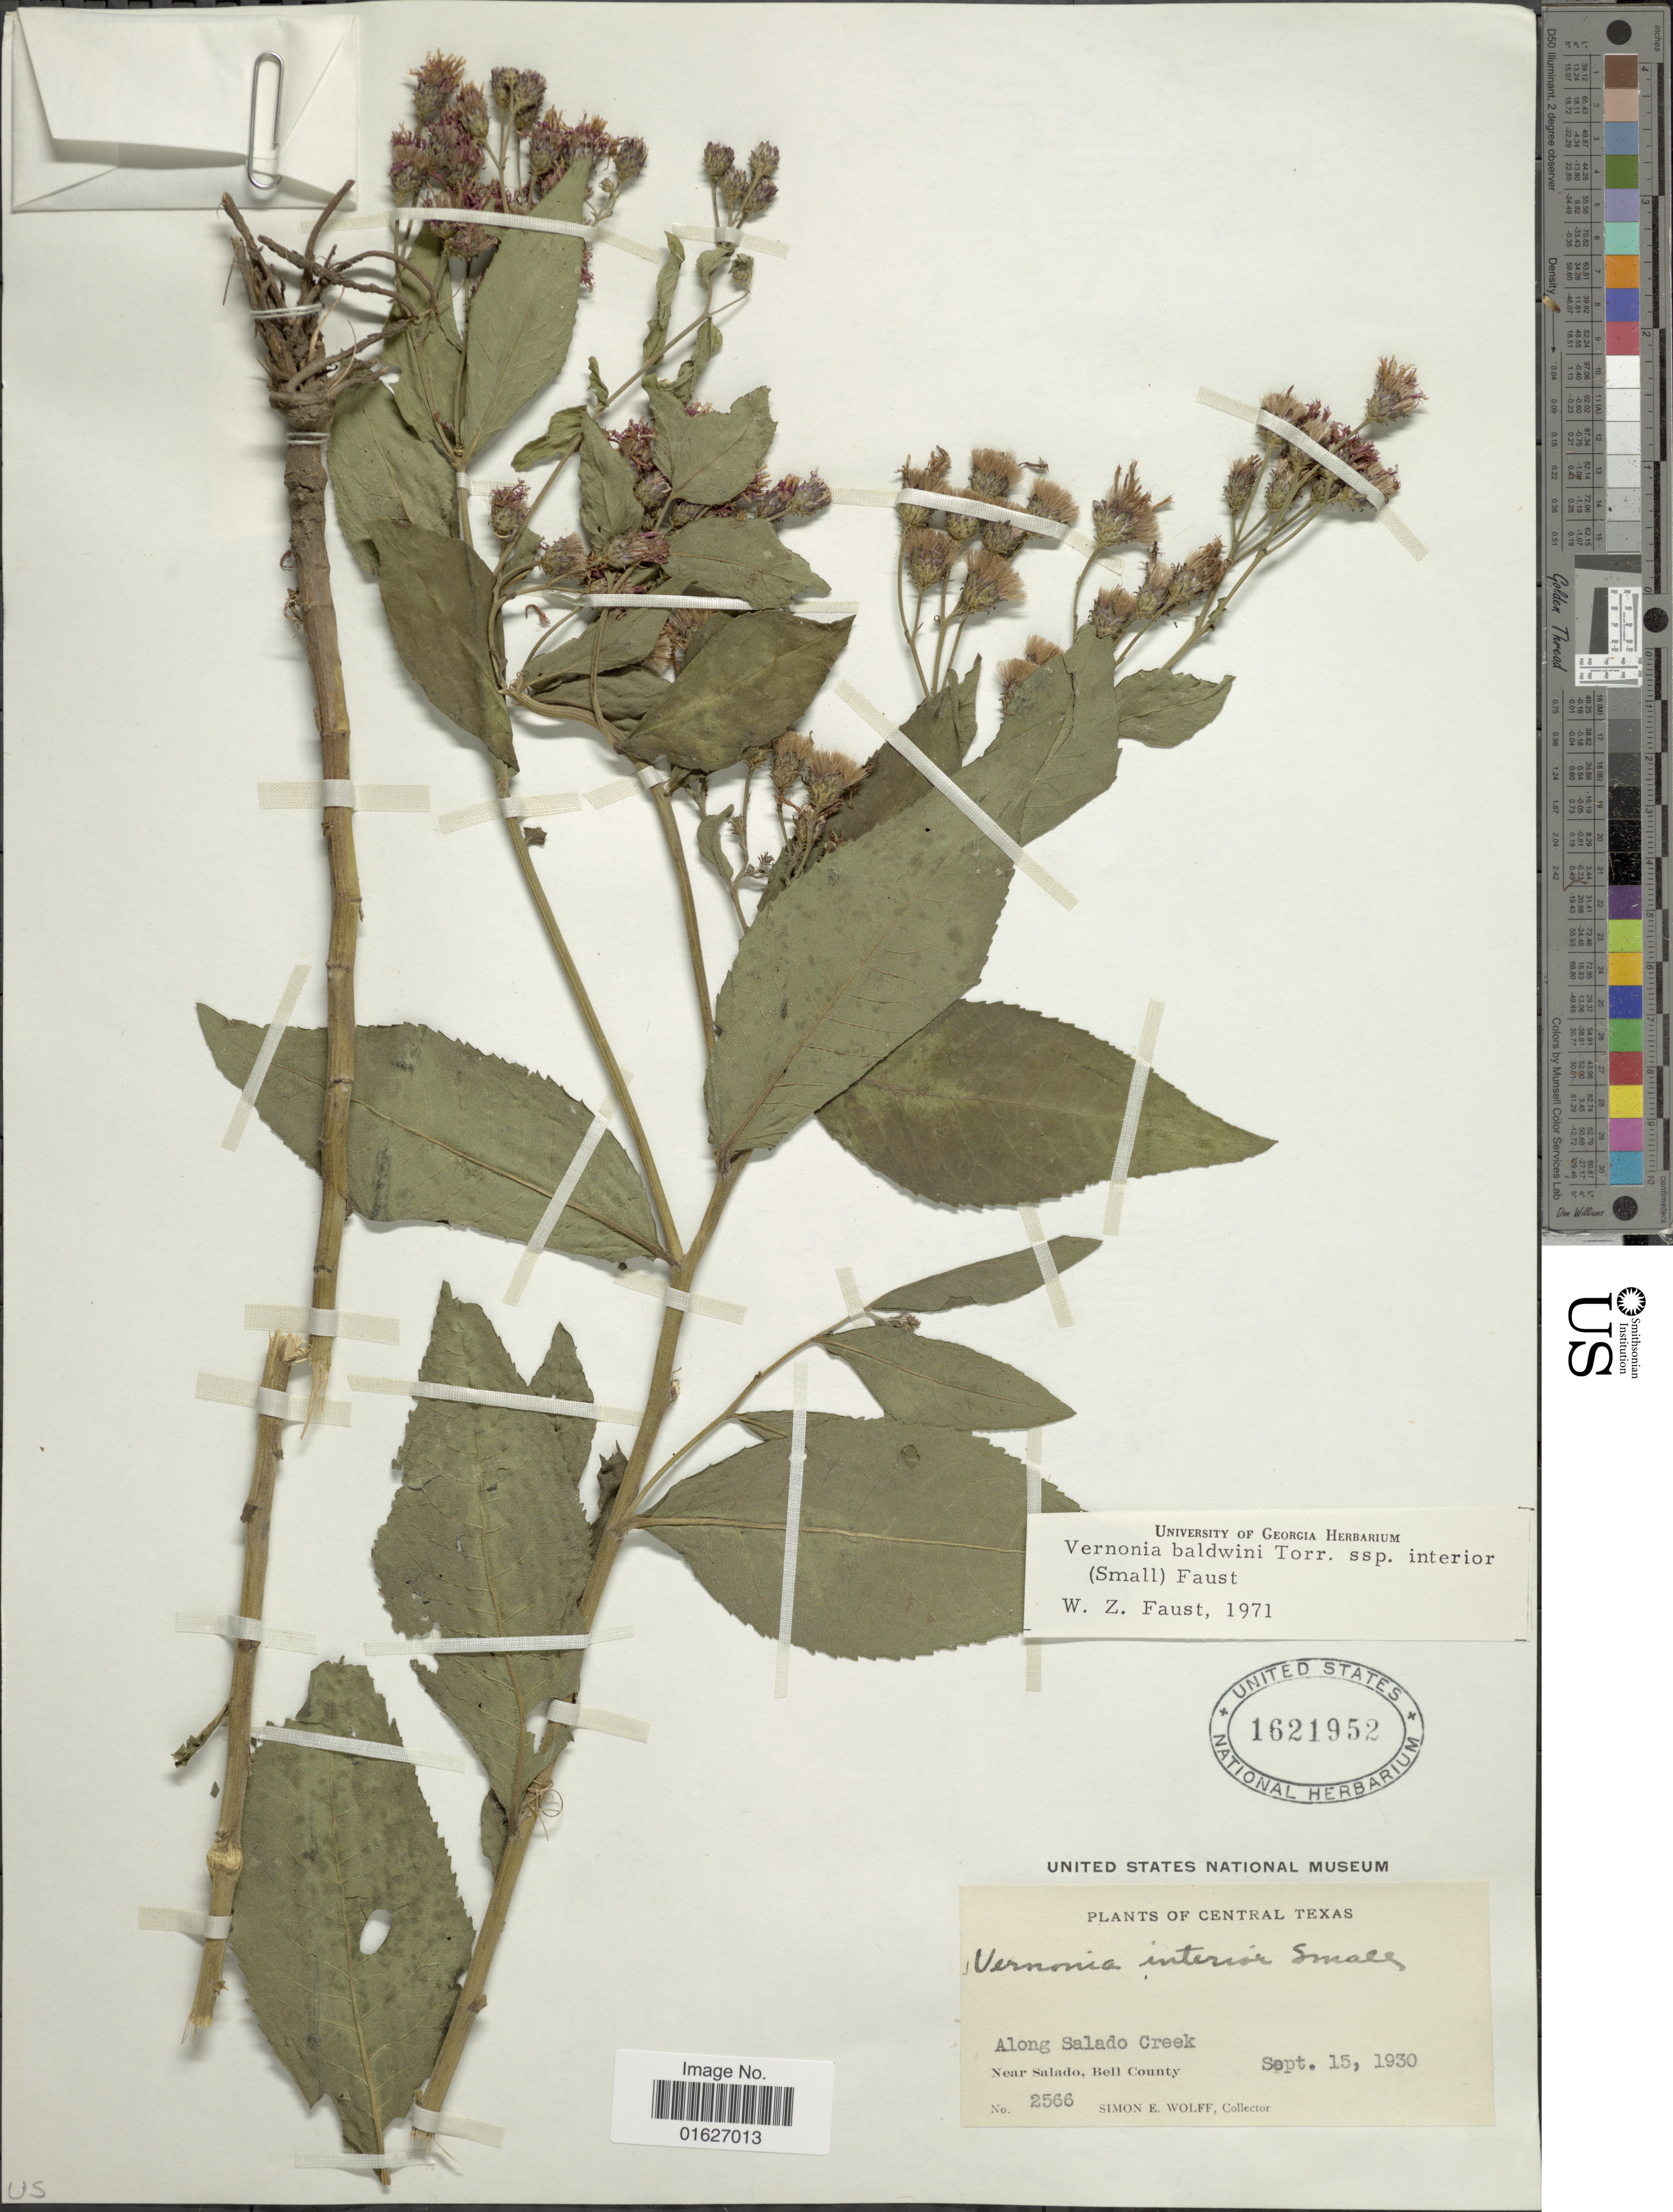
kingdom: Plantae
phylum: Tracheophyta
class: Magnoliopsida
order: Asterales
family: Asteraceae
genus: Vernonia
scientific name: Vernonia baldwinii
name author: Torr.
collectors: S. E. Wolff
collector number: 2566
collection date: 1930-09-15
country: United States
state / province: Texas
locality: Central Texas, along Salado Creek, near Salado, Bell County.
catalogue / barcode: US 1621952